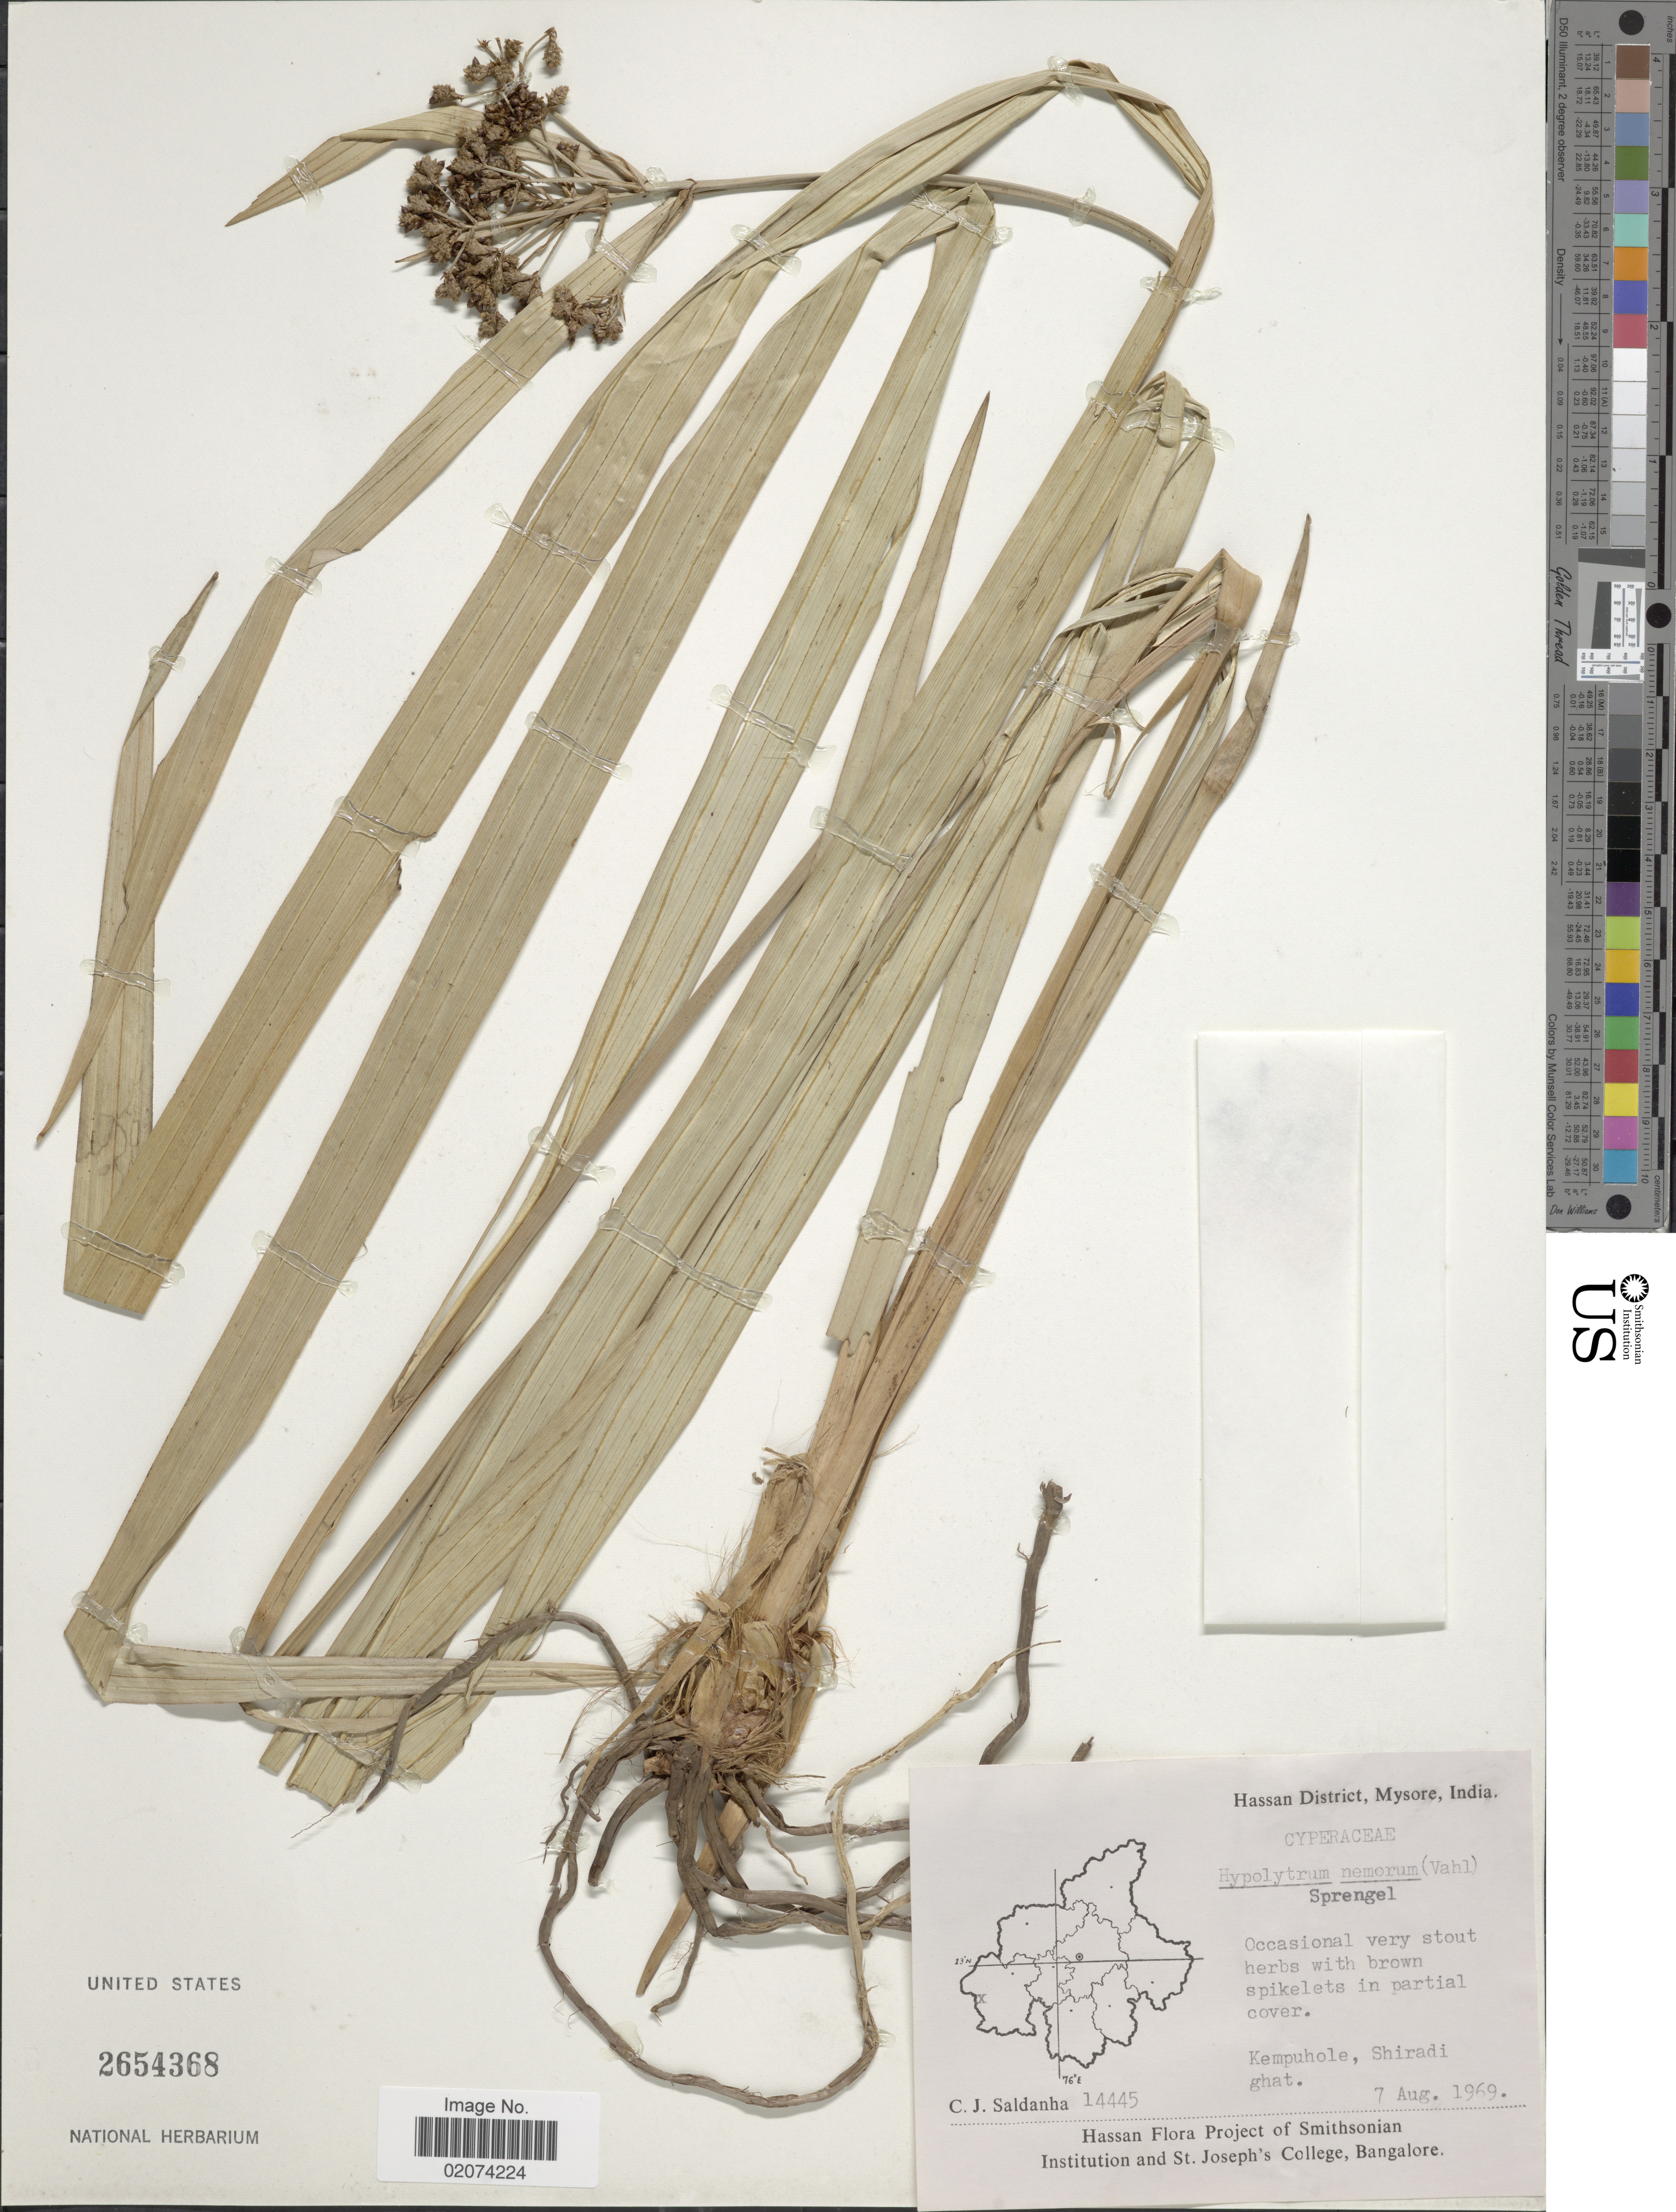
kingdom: Plantae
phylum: Tracheophyta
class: Liliopsida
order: Poales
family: Cyperaceae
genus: Hypolytrum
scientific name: Hypolytrum nemorum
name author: (Vahl) Spreng.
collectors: C. J. Saldanha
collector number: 14445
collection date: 1969-08-07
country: India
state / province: Karnataka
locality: Hassan District, Mysore. Kempuhole, Shiradi ghat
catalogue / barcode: US 2654368